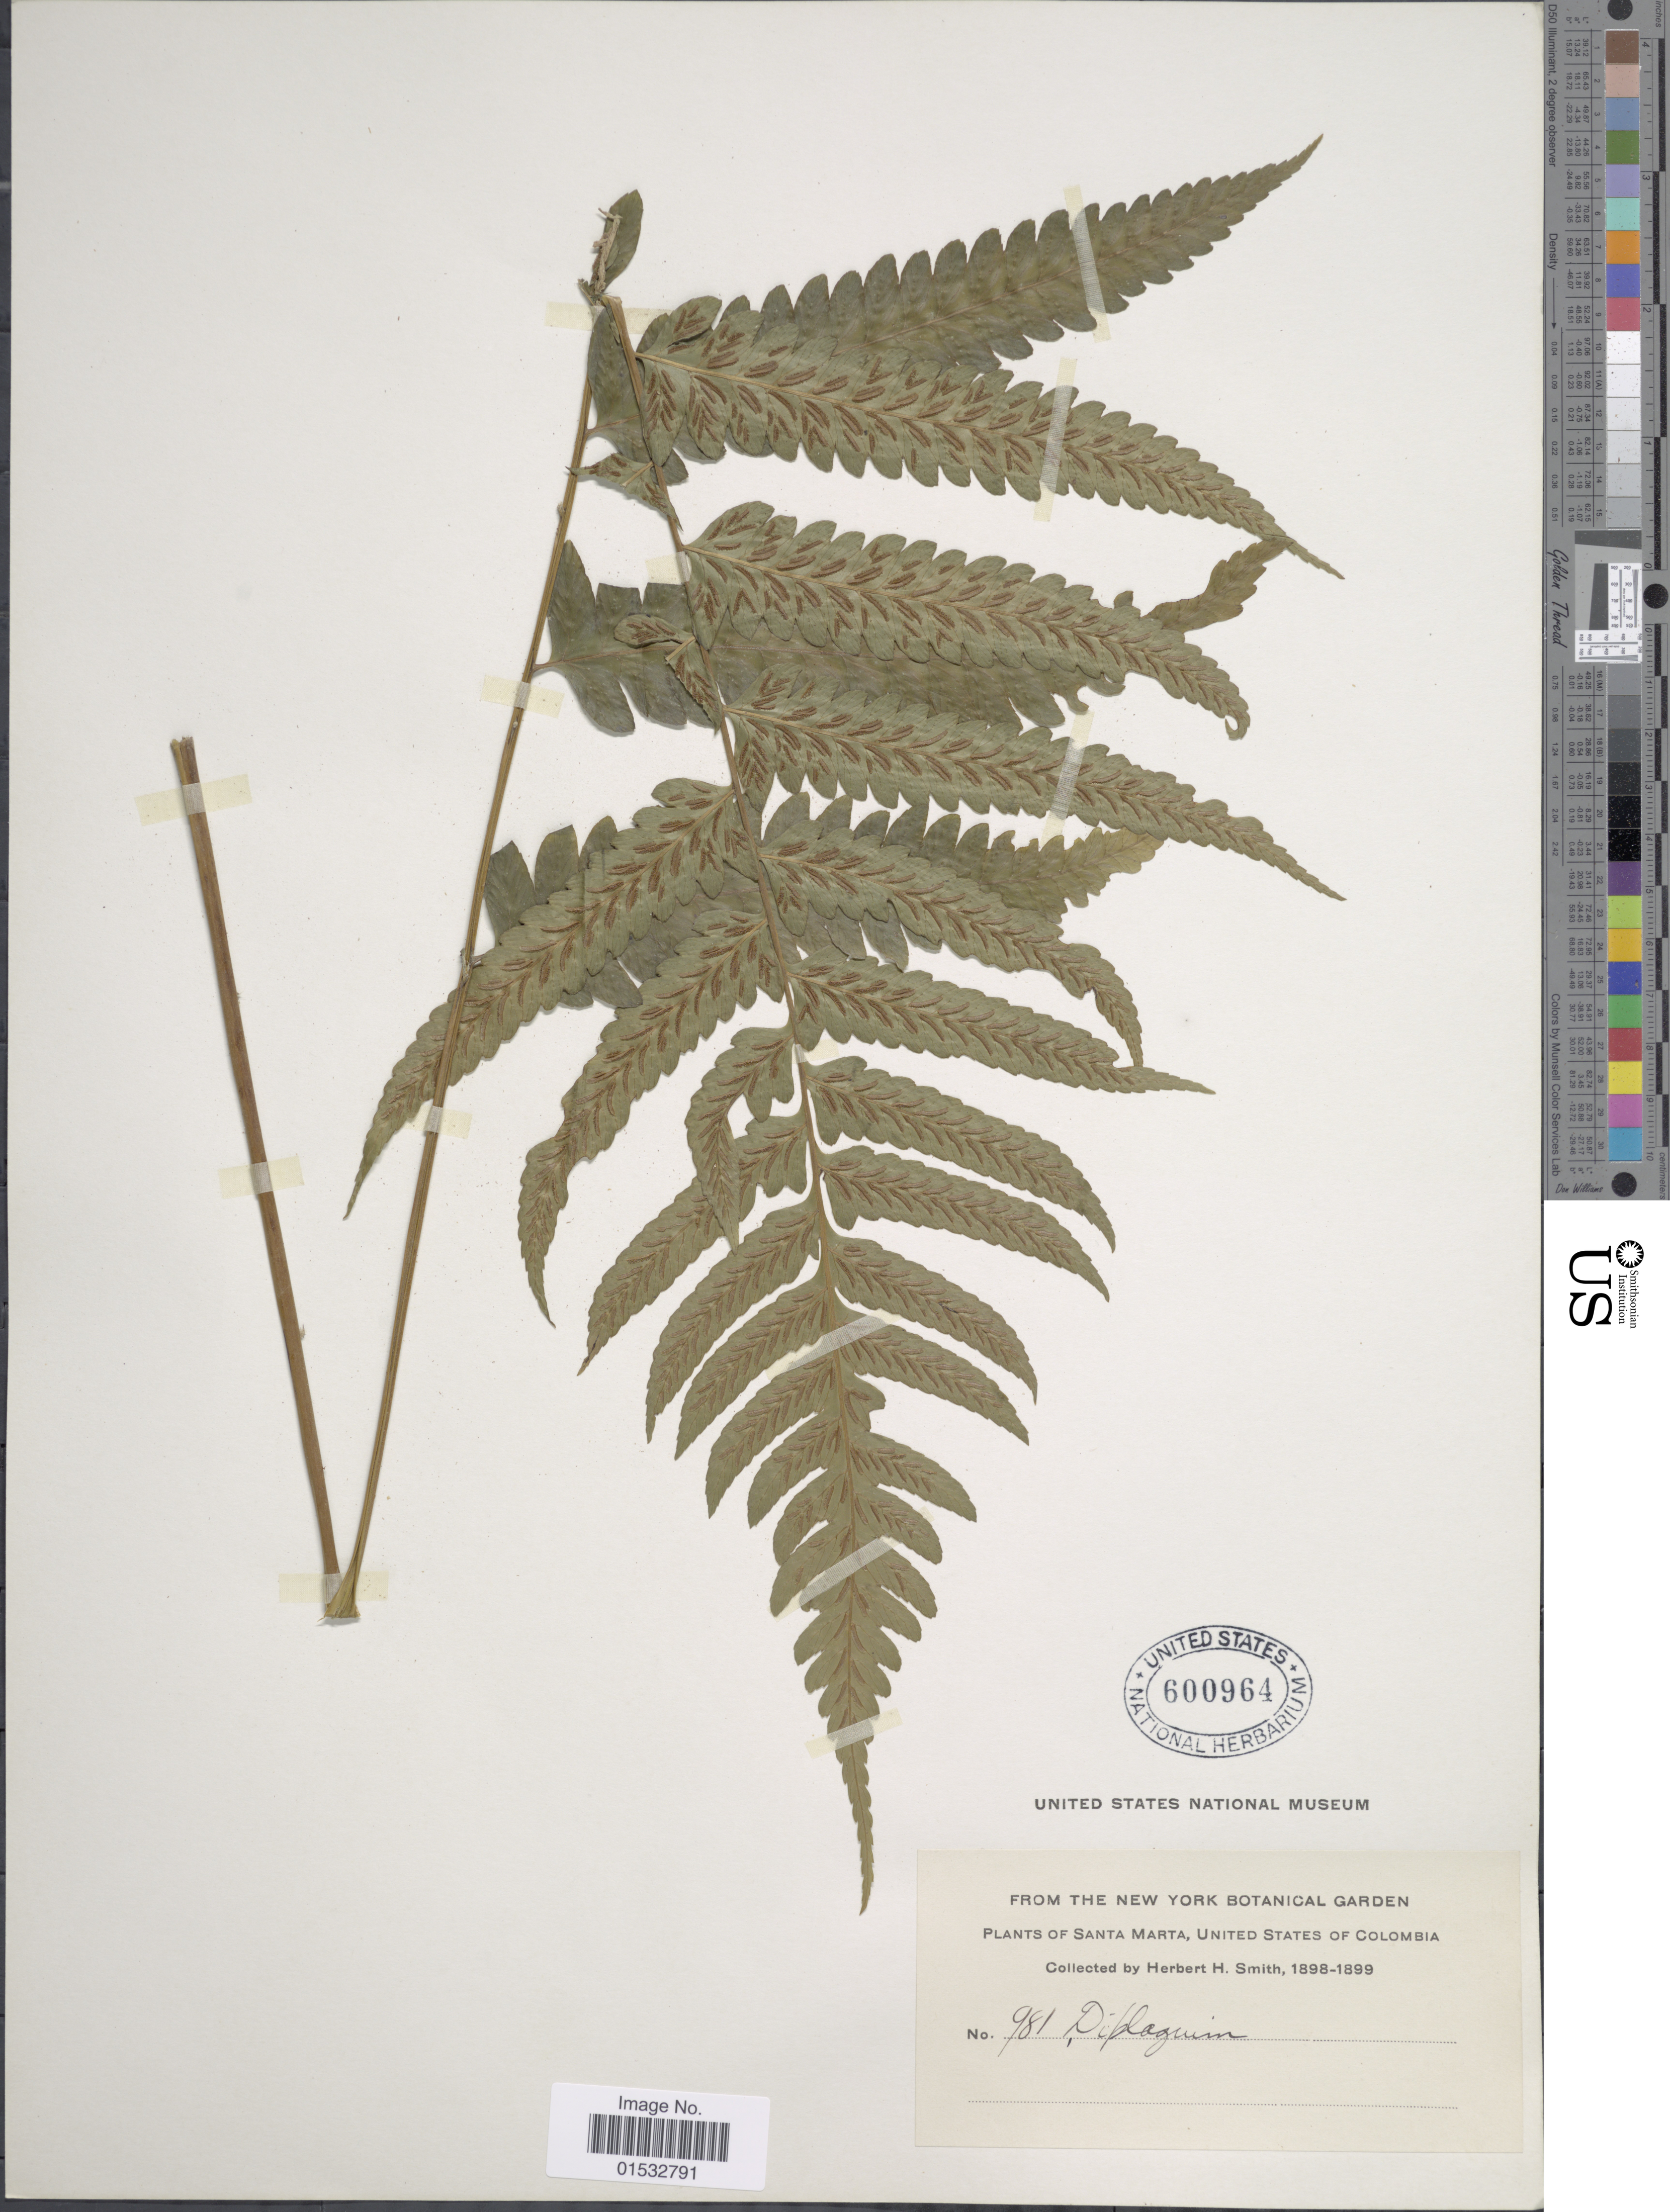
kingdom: Plantae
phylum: Tracheophyta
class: Polypodiopsida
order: Polypodiales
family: Athyriaceae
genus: Diplazium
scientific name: Diplazium cristatum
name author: (Desr.) Alston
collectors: Herbert H. Smith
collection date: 1898/1899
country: Colombia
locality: Santa Marta, United States of Colombia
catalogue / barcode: US 600964